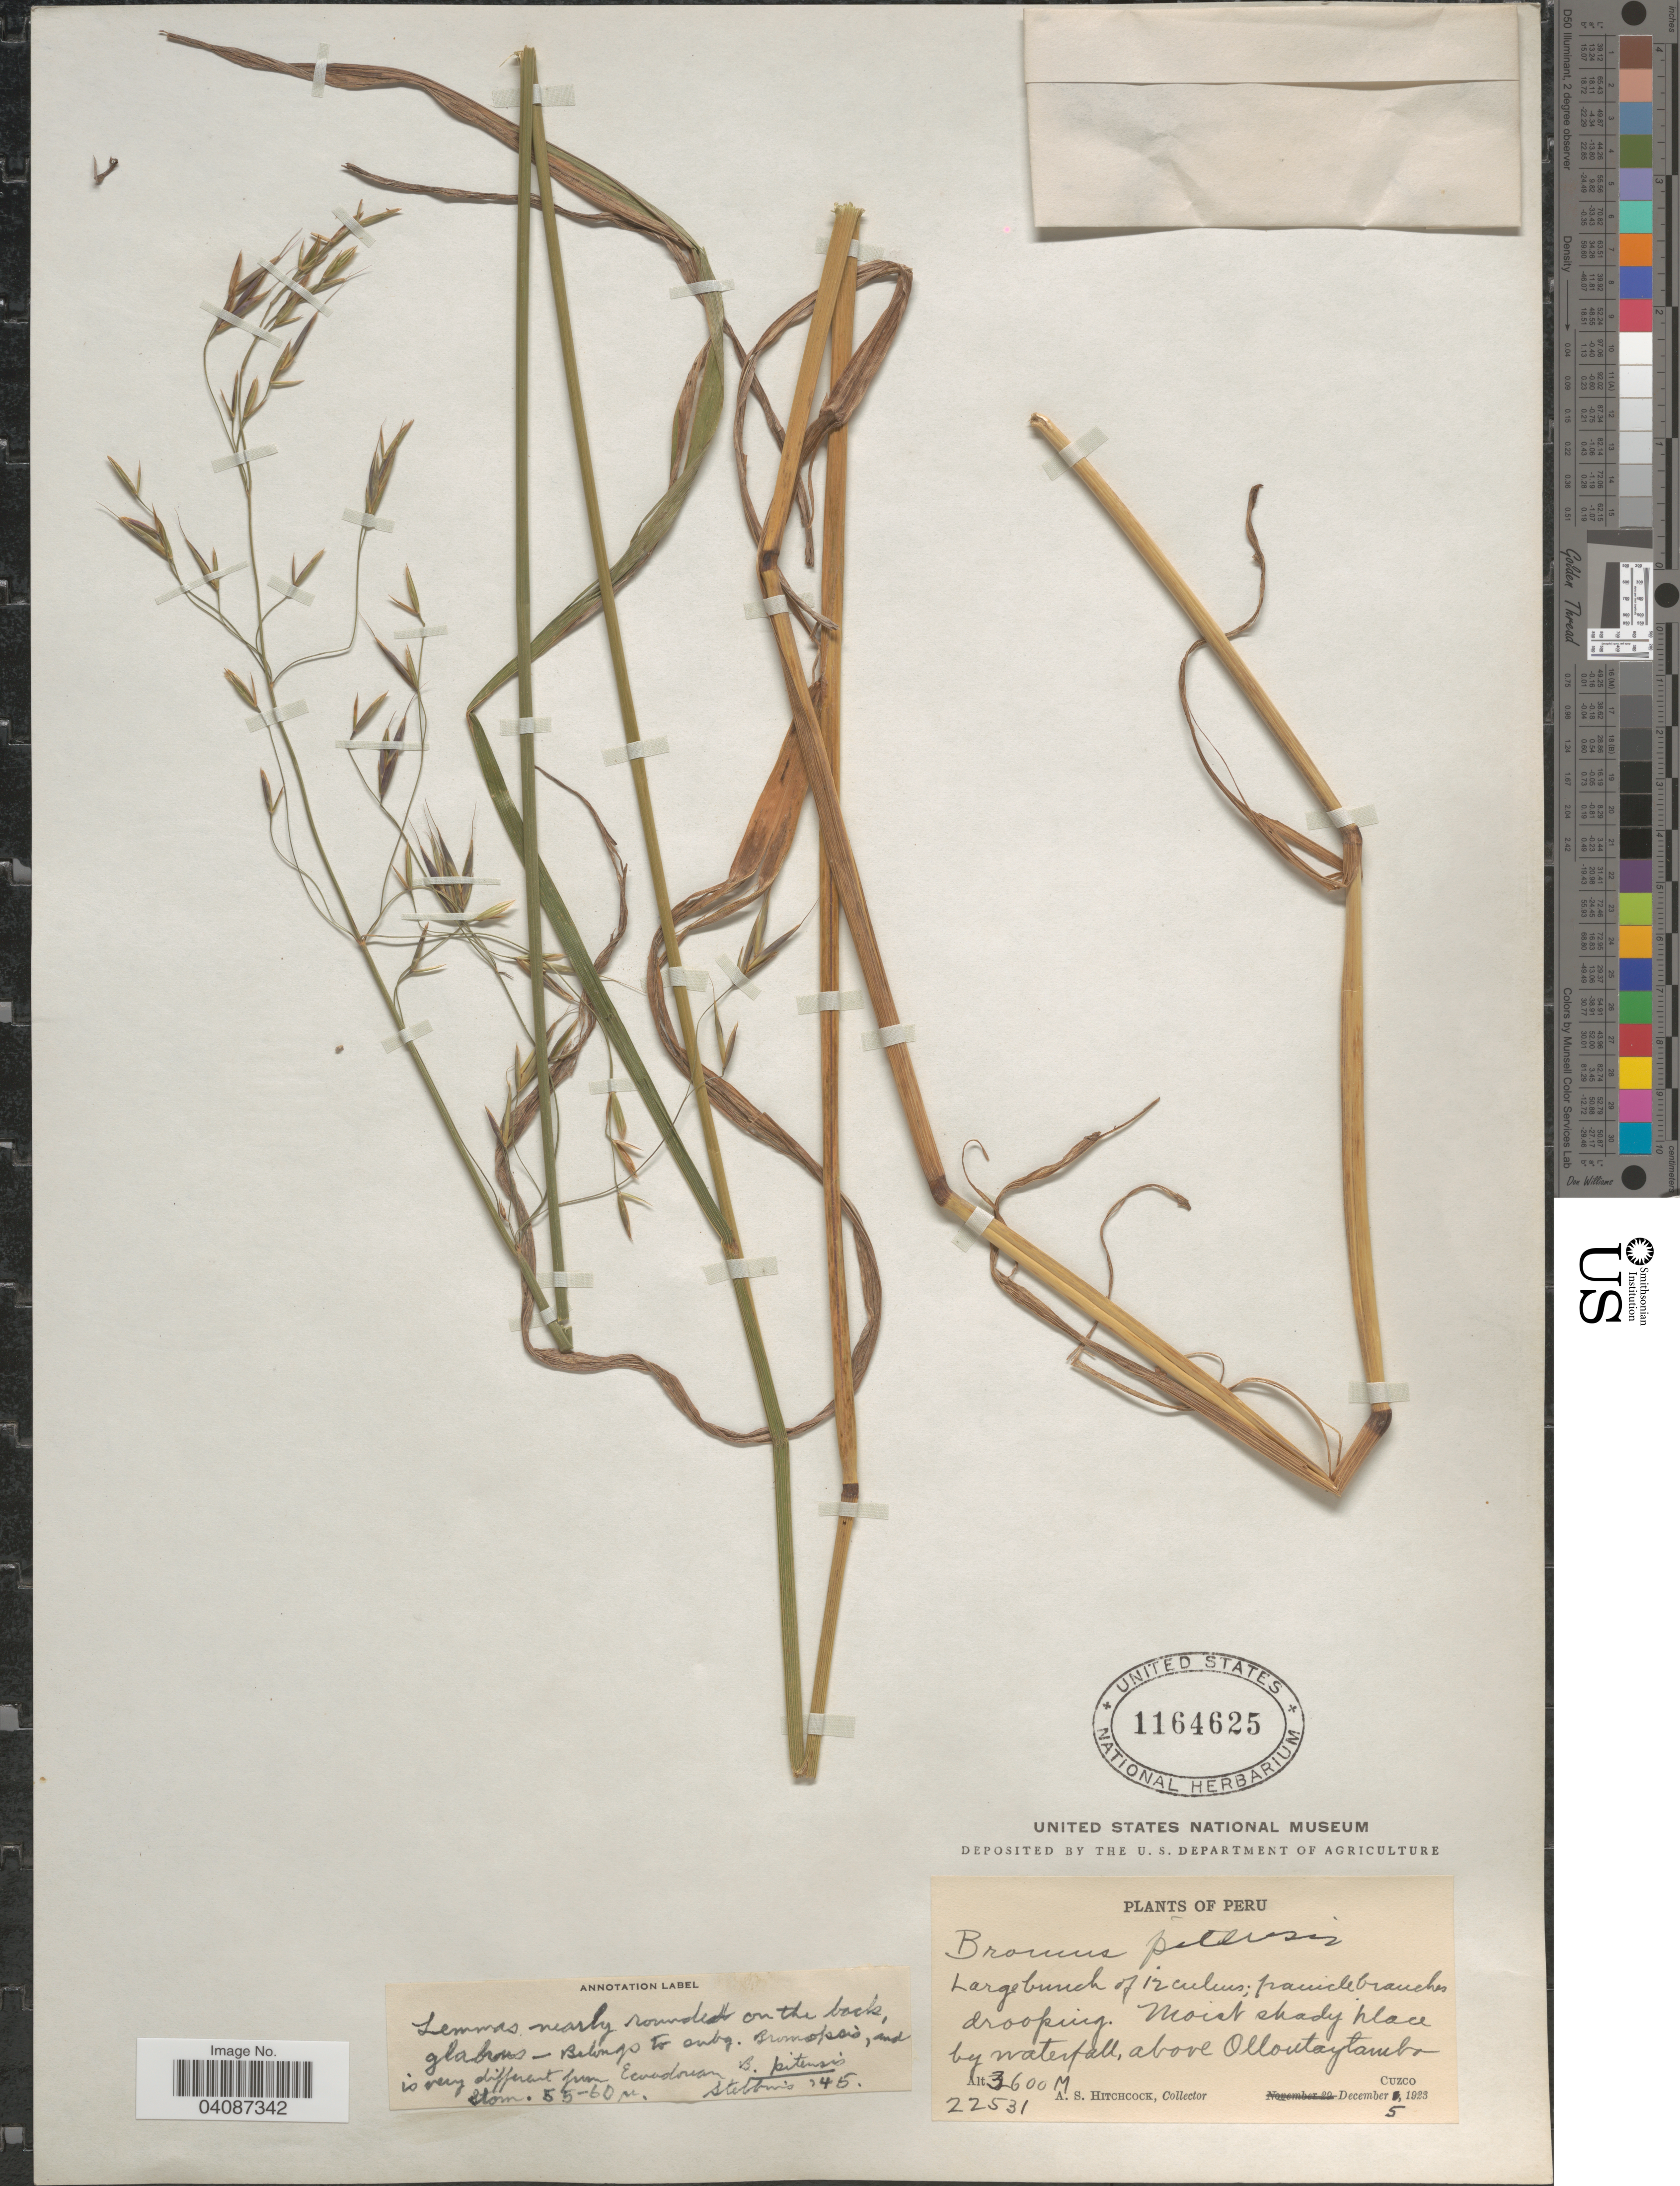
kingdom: Plantae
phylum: Tracheophyta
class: Liliopsida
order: Poales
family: Poaceae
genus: Bromus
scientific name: Bromus pitensis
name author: Kunth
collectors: A. S. Hitchcock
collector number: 22531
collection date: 1923-12-05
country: Peru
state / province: Cusco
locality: Moist shady place by waterfall, above Ollantaytambo. Cuzco.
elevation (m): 3600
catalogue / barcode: US 1164625